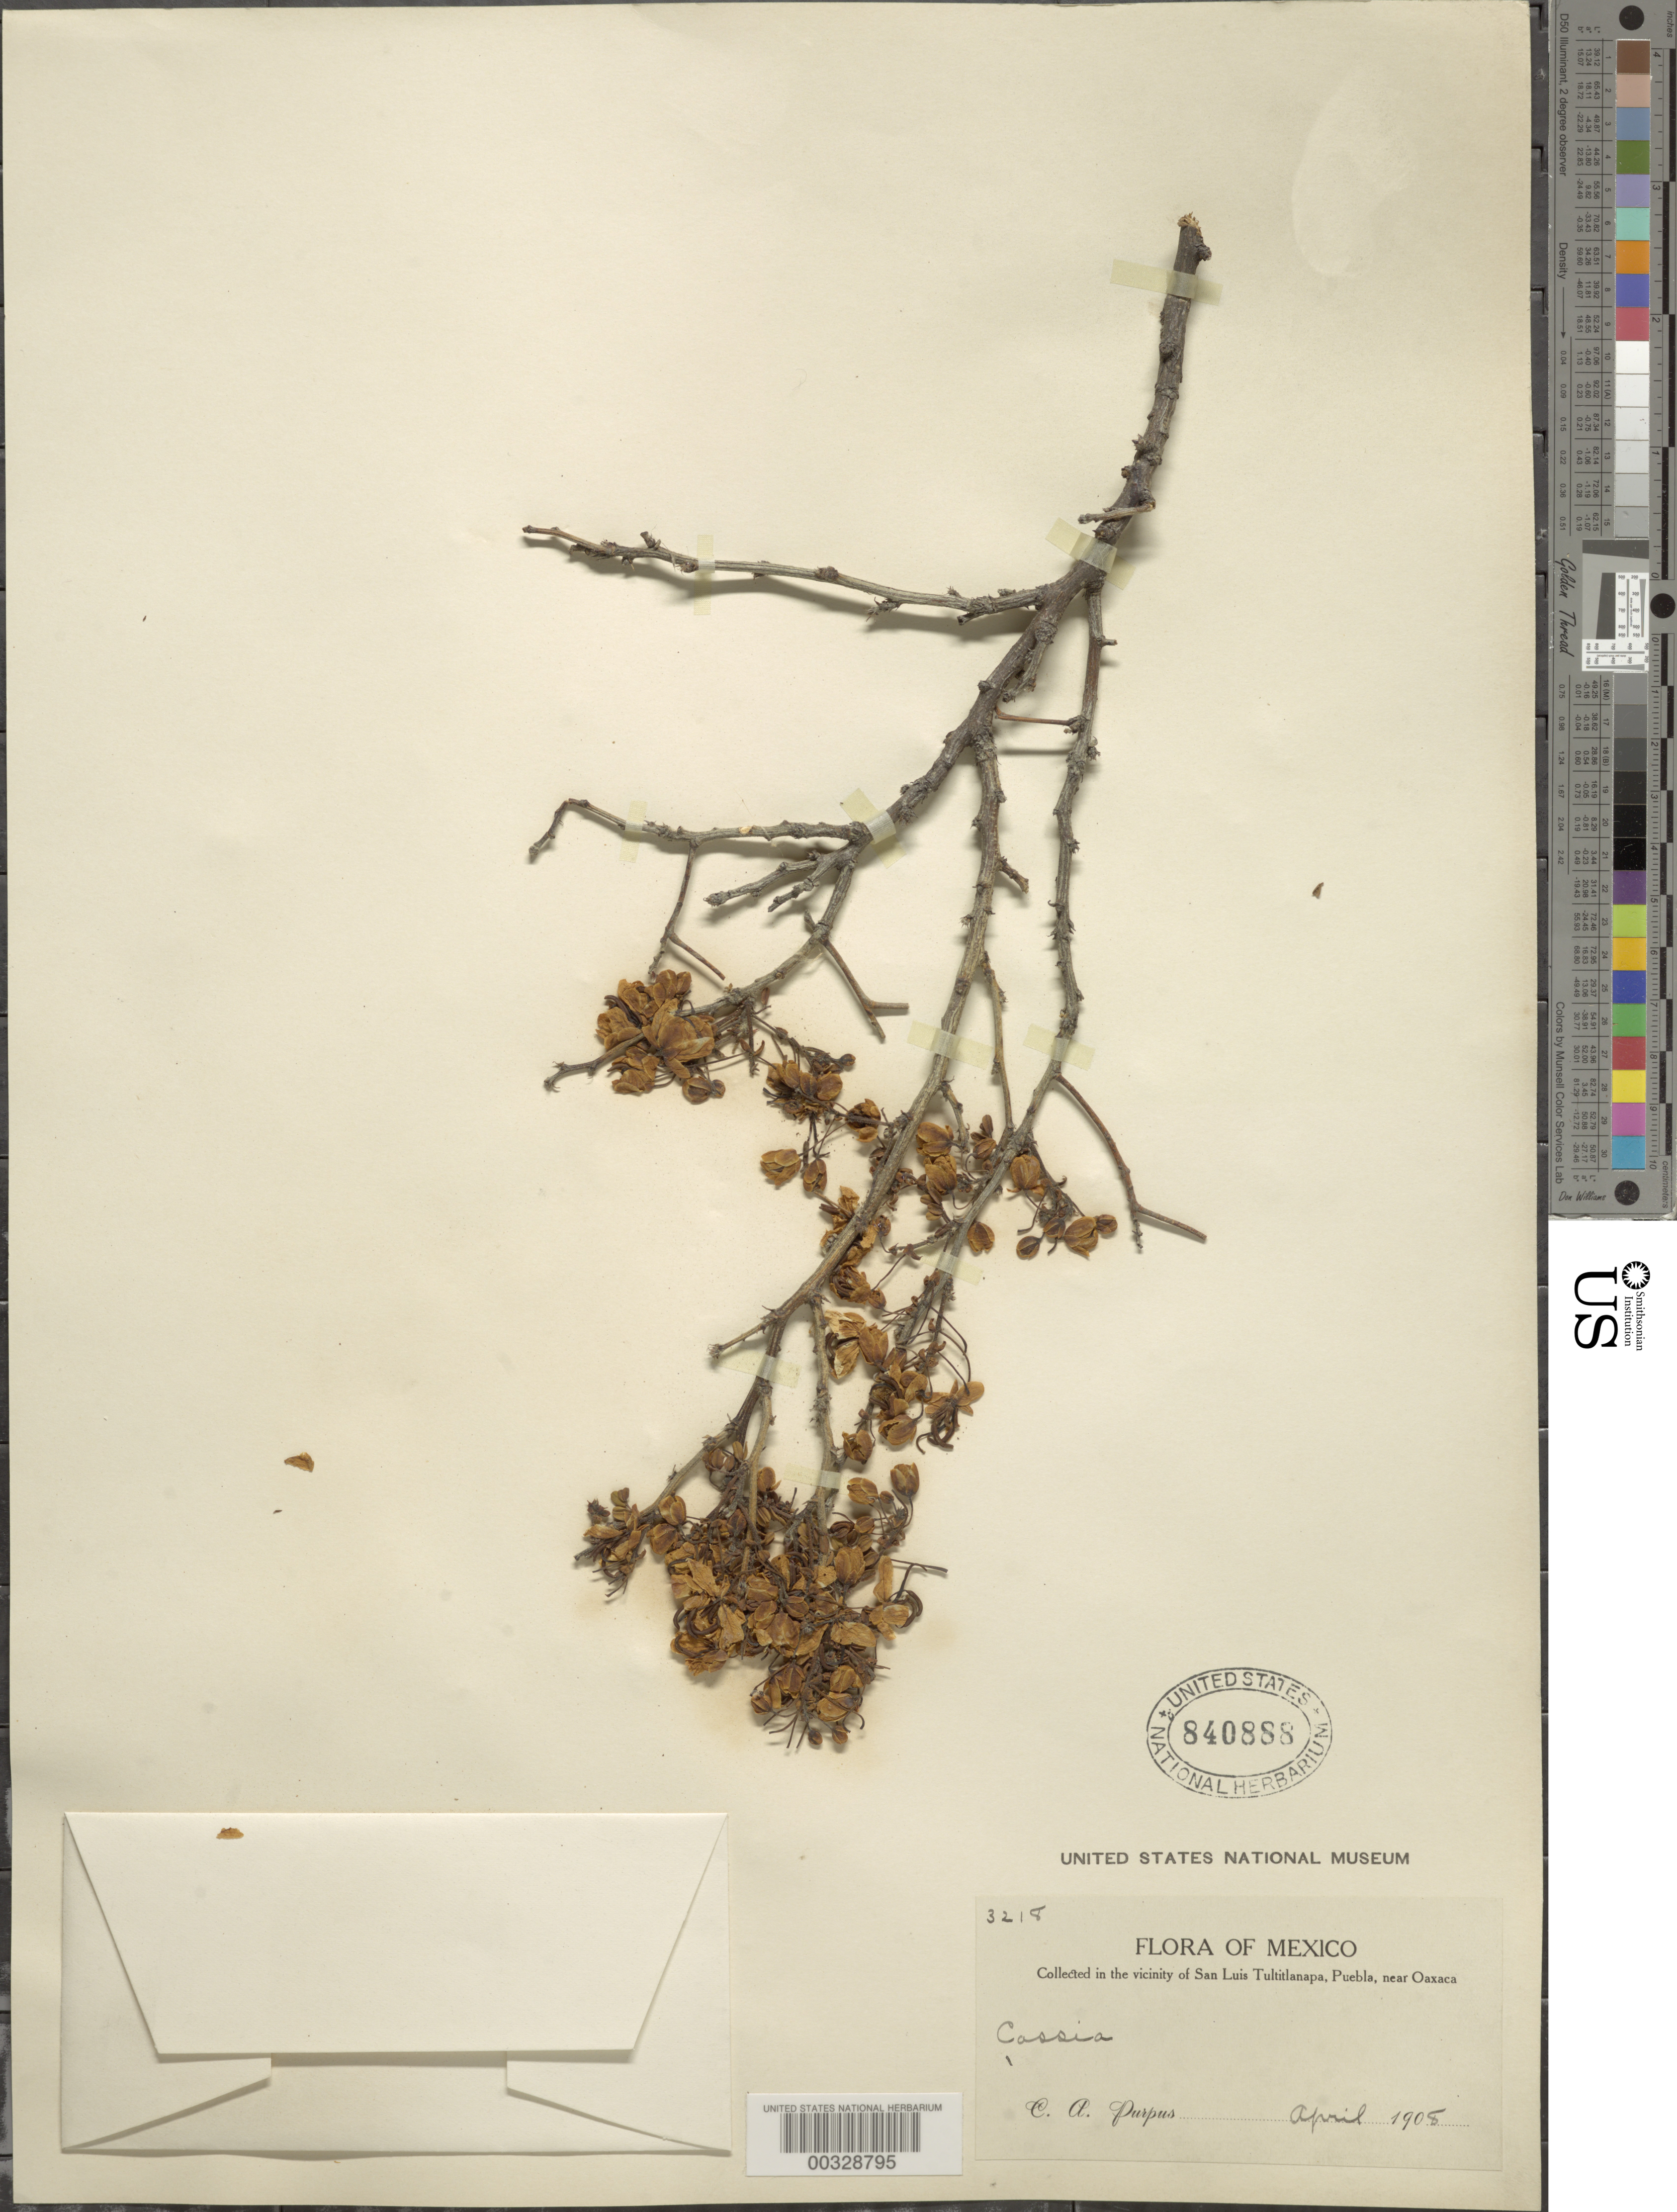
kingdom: Plantae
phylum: Tracheophyta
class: Magnoliopsida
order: Fabales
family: Fabaceae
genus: Senna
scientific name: Senna galeottiana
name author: (M. Martens) H.S. Irwin & Barneby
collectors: C. A. Purpus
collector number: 3218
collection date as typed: Apr 1908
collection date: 1908-04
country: Mexico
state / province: Puebla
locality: In the vicinity of San Luis tultitlanapa, near Oaxaca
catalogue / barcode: US 840888